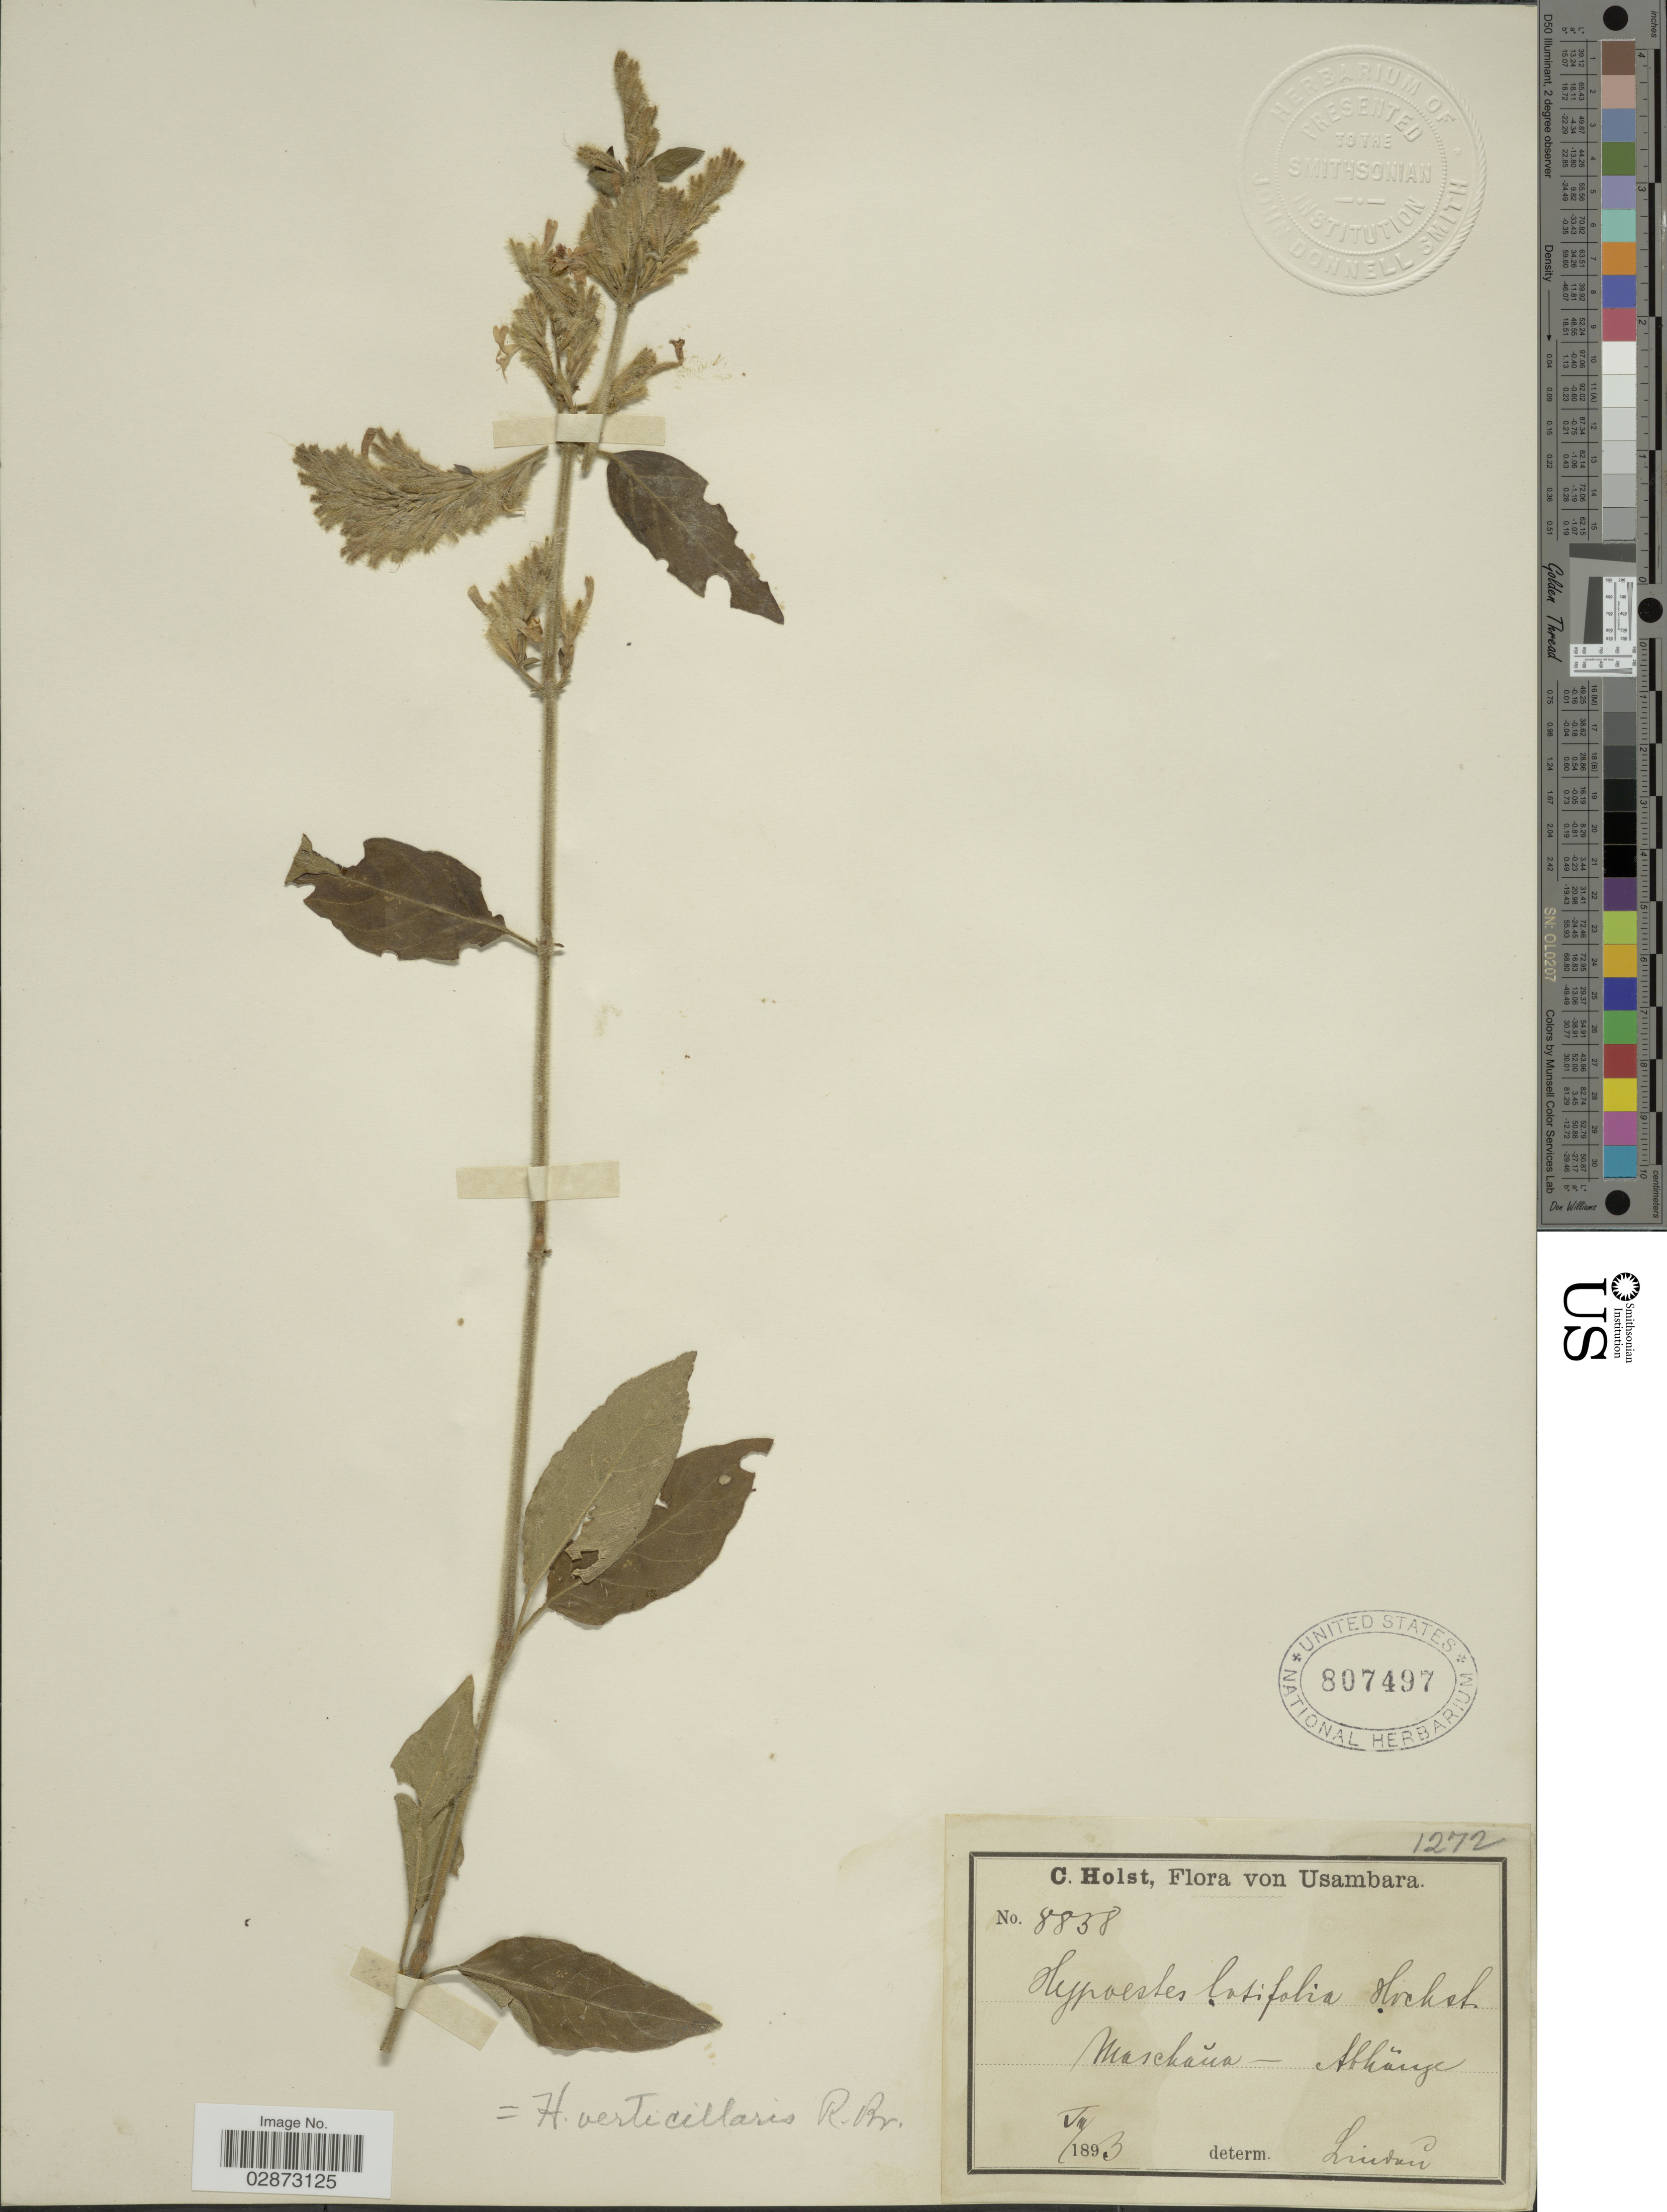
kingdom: Plantae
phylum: Tracheophyta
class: Magnoliopsida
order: Lamiales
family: Acanthaceae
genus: Hypoestes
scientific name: Hypoestes verticillaris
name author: (L. f.) Sol.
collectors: C. H. Holst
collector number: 8838*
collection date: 1893-08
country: Tanzania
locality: Usambara. Maschana-Abhänge.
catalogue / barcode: US 807497